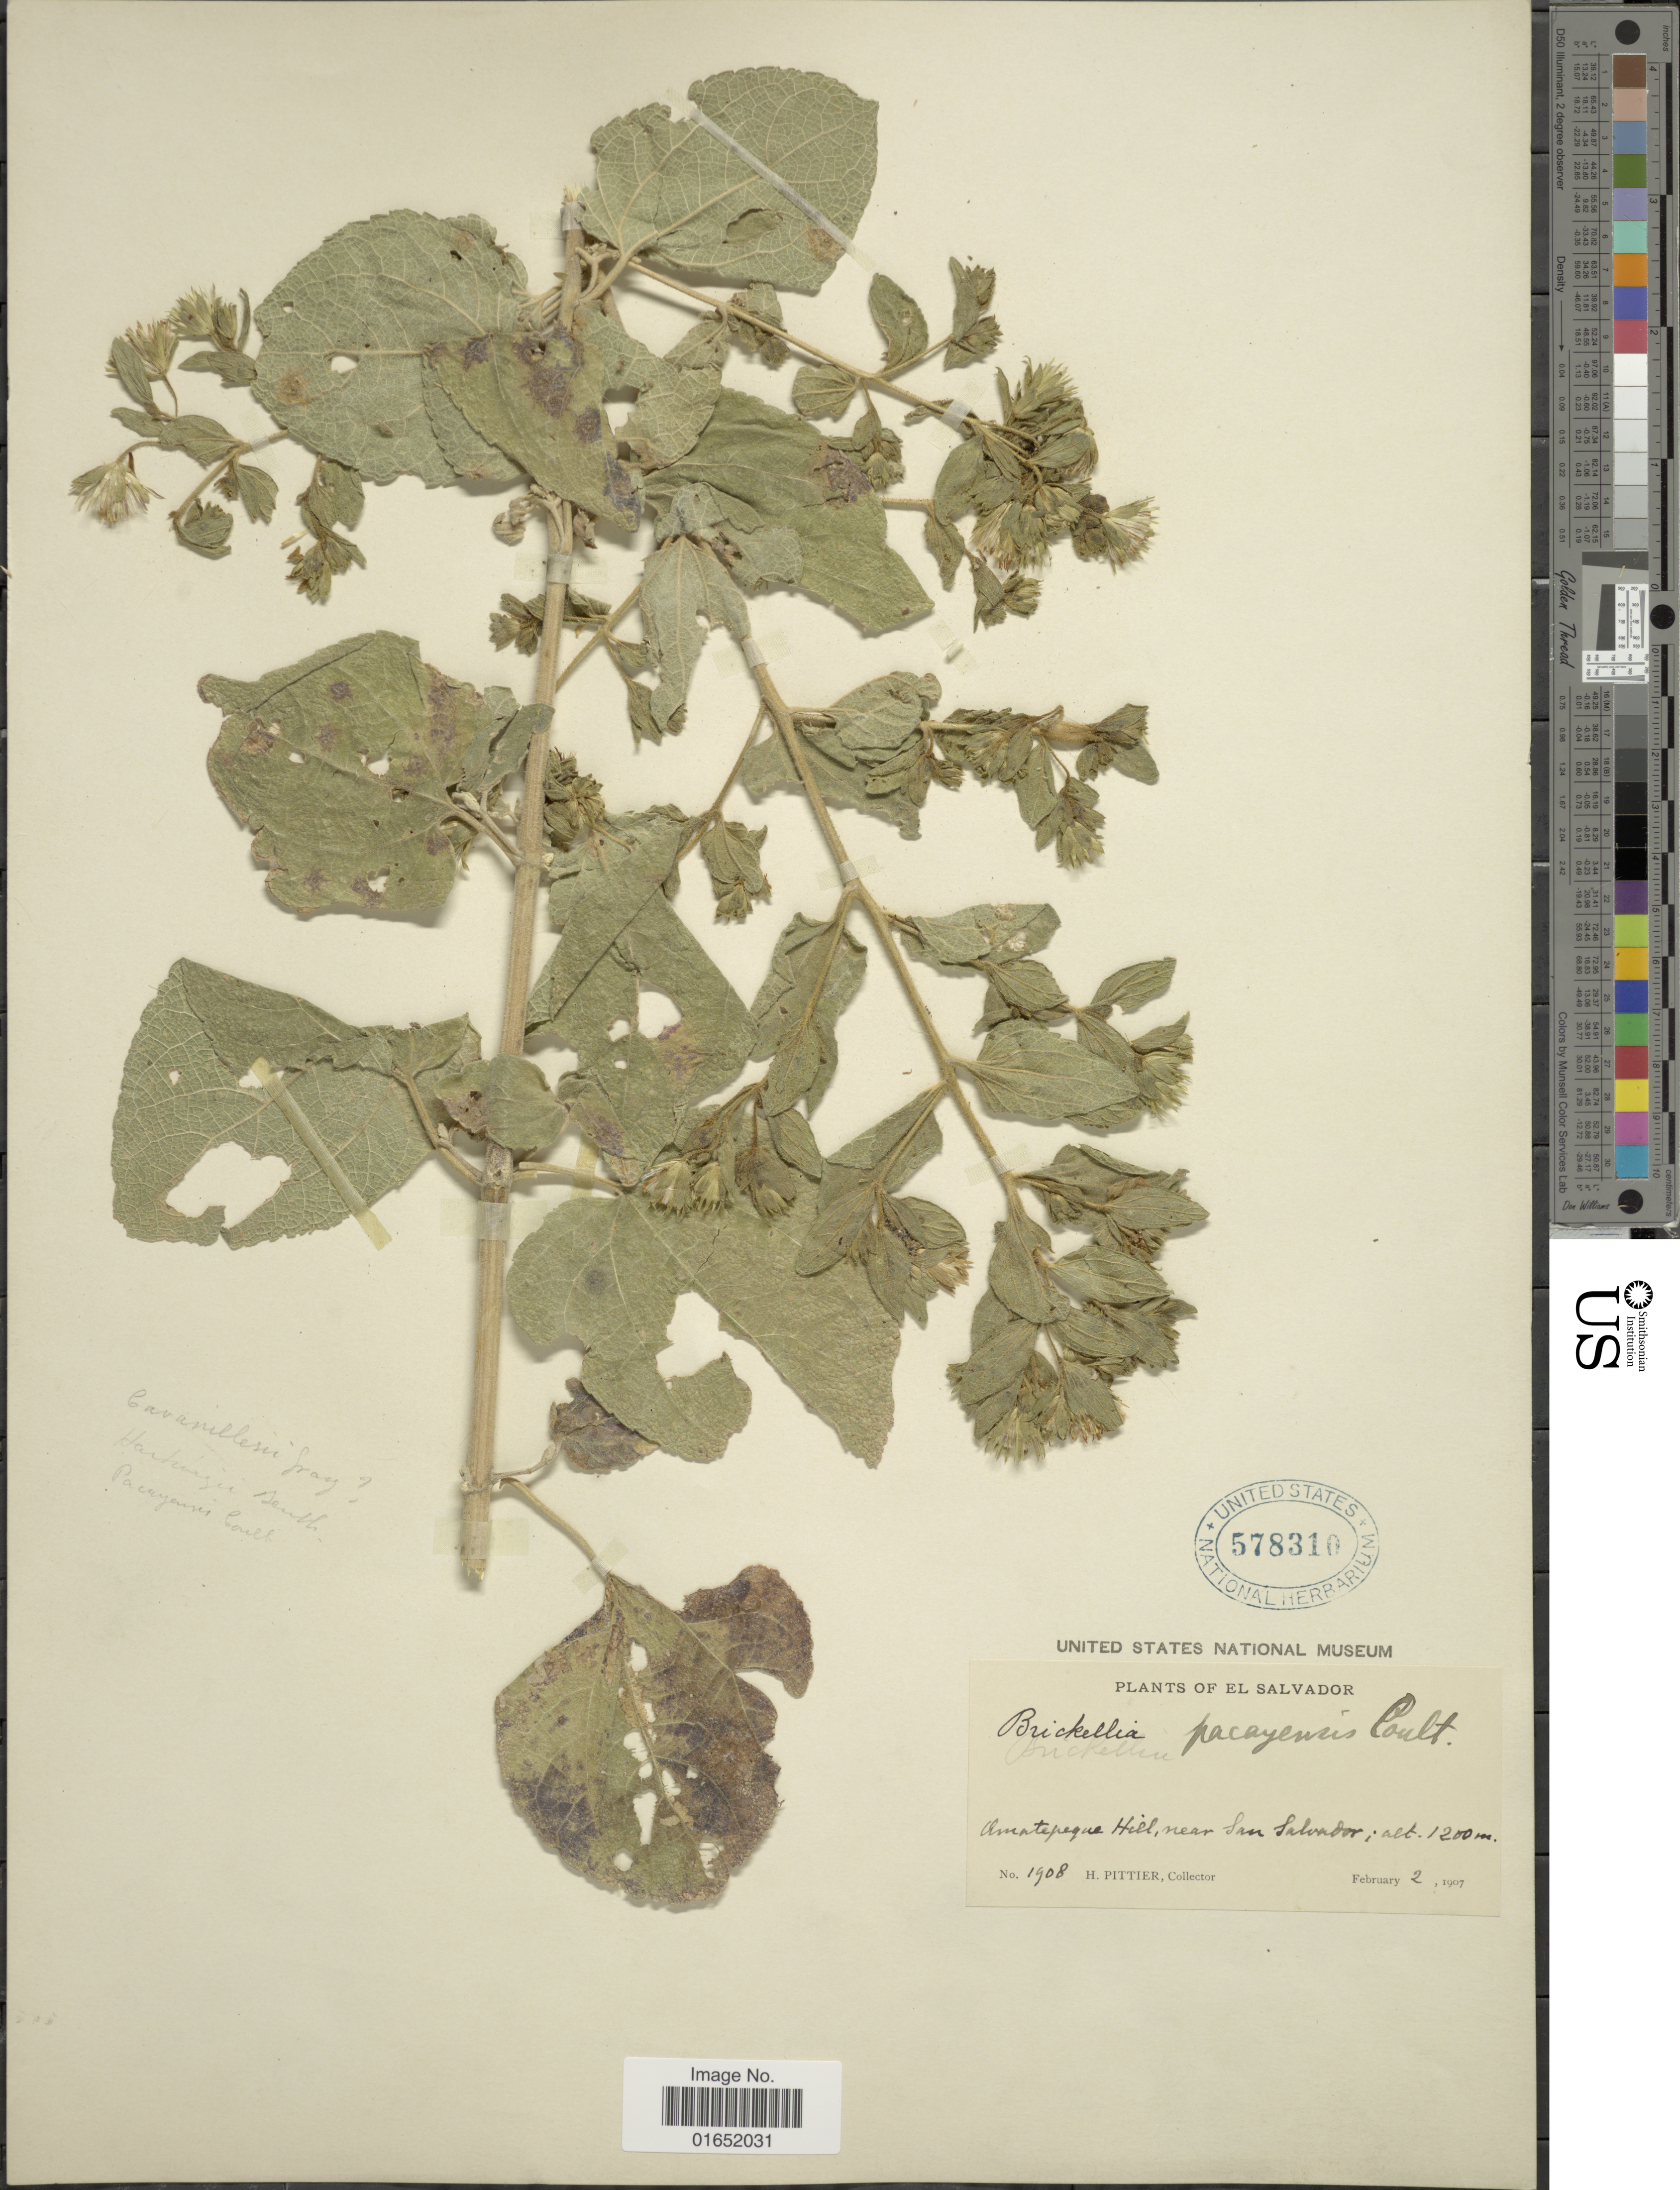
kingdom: Plantae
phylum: Tracheophyta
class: Magnoliopsida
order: Asterales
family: Asteraceae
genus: Brickellia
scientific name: Brickellia pacayensis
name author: J.M. Coult.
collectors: H. F. Pittier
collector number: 1908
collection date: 1907-02-02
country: El Salvador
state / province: San Salvador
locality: Amatepeque Hill, near San Salvador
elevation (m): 1200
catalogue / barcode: US 578310